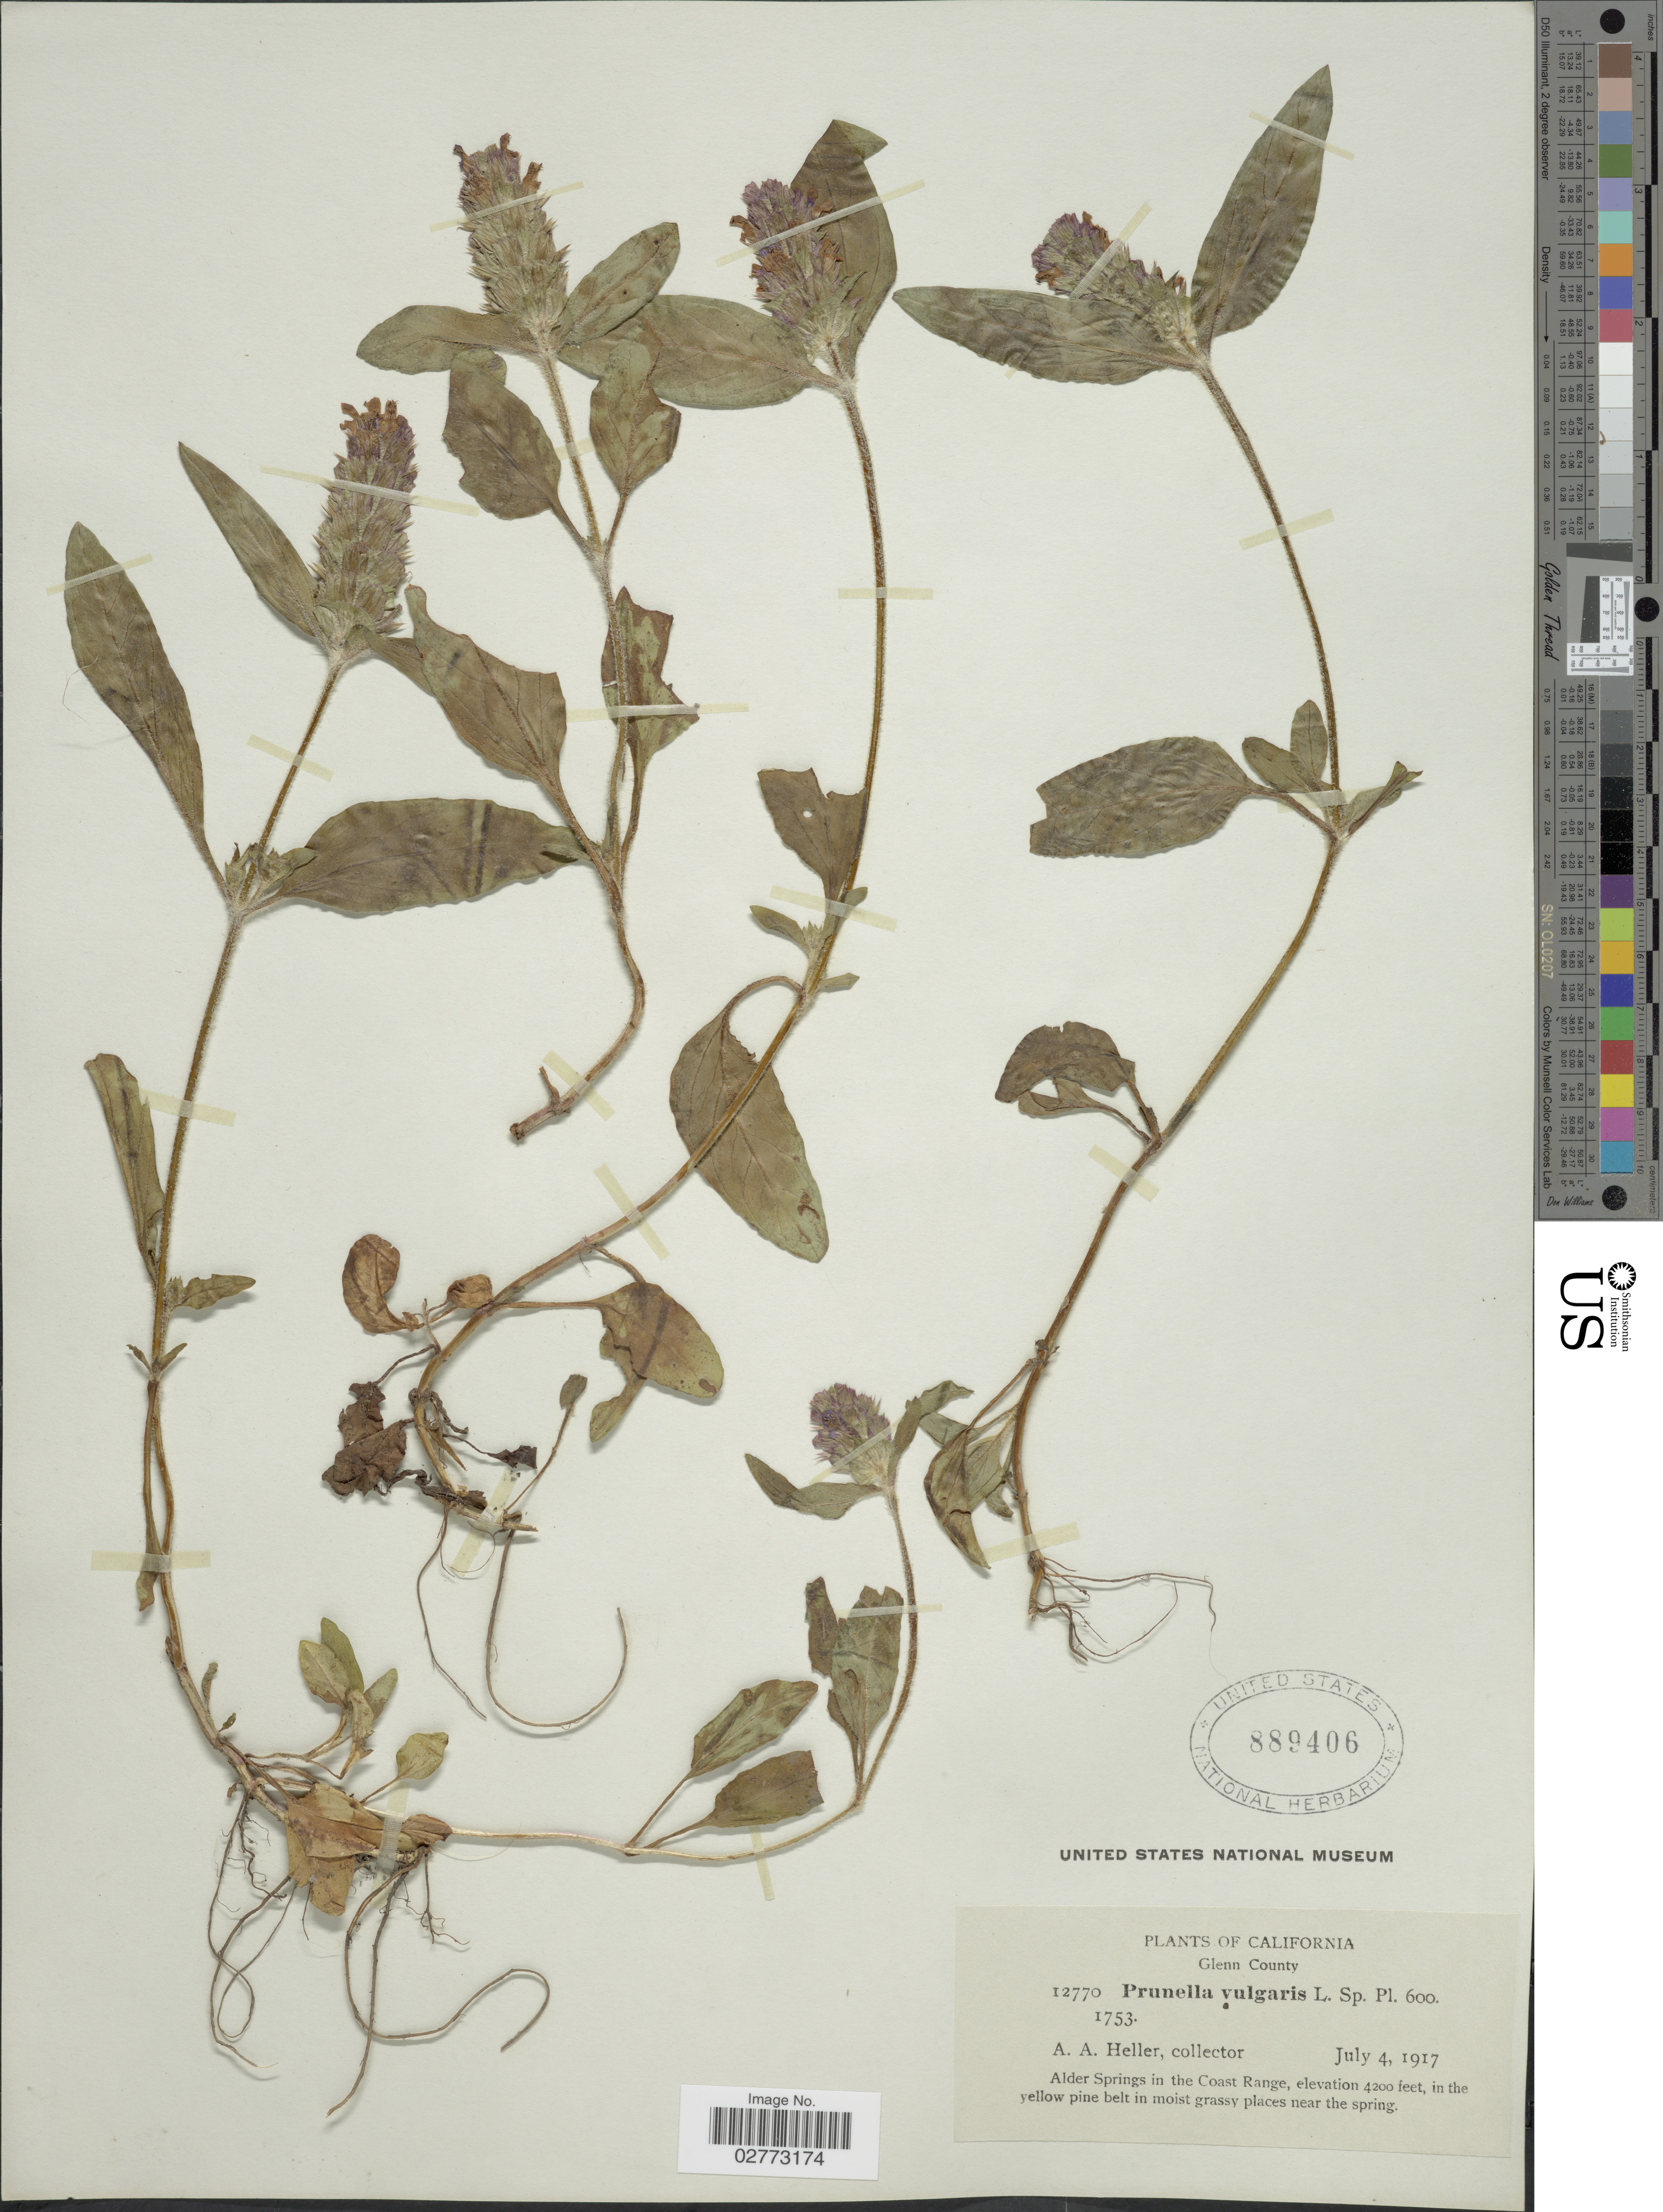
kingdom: Plantae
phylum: Tracheophyta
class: Magnoliopsida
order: Lamiales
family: Lamiaceae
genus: Prunella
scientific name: Prunella vulgaris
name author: L.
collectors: A. A. Heller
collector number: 12770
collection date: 1917-07-04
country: United States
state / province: California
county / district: Glenn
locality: Glenn County, Alder Springs in the Coast Range, in the yellow pine belt moist grassy places near the spring.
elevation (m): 1280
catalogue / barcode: US 889406